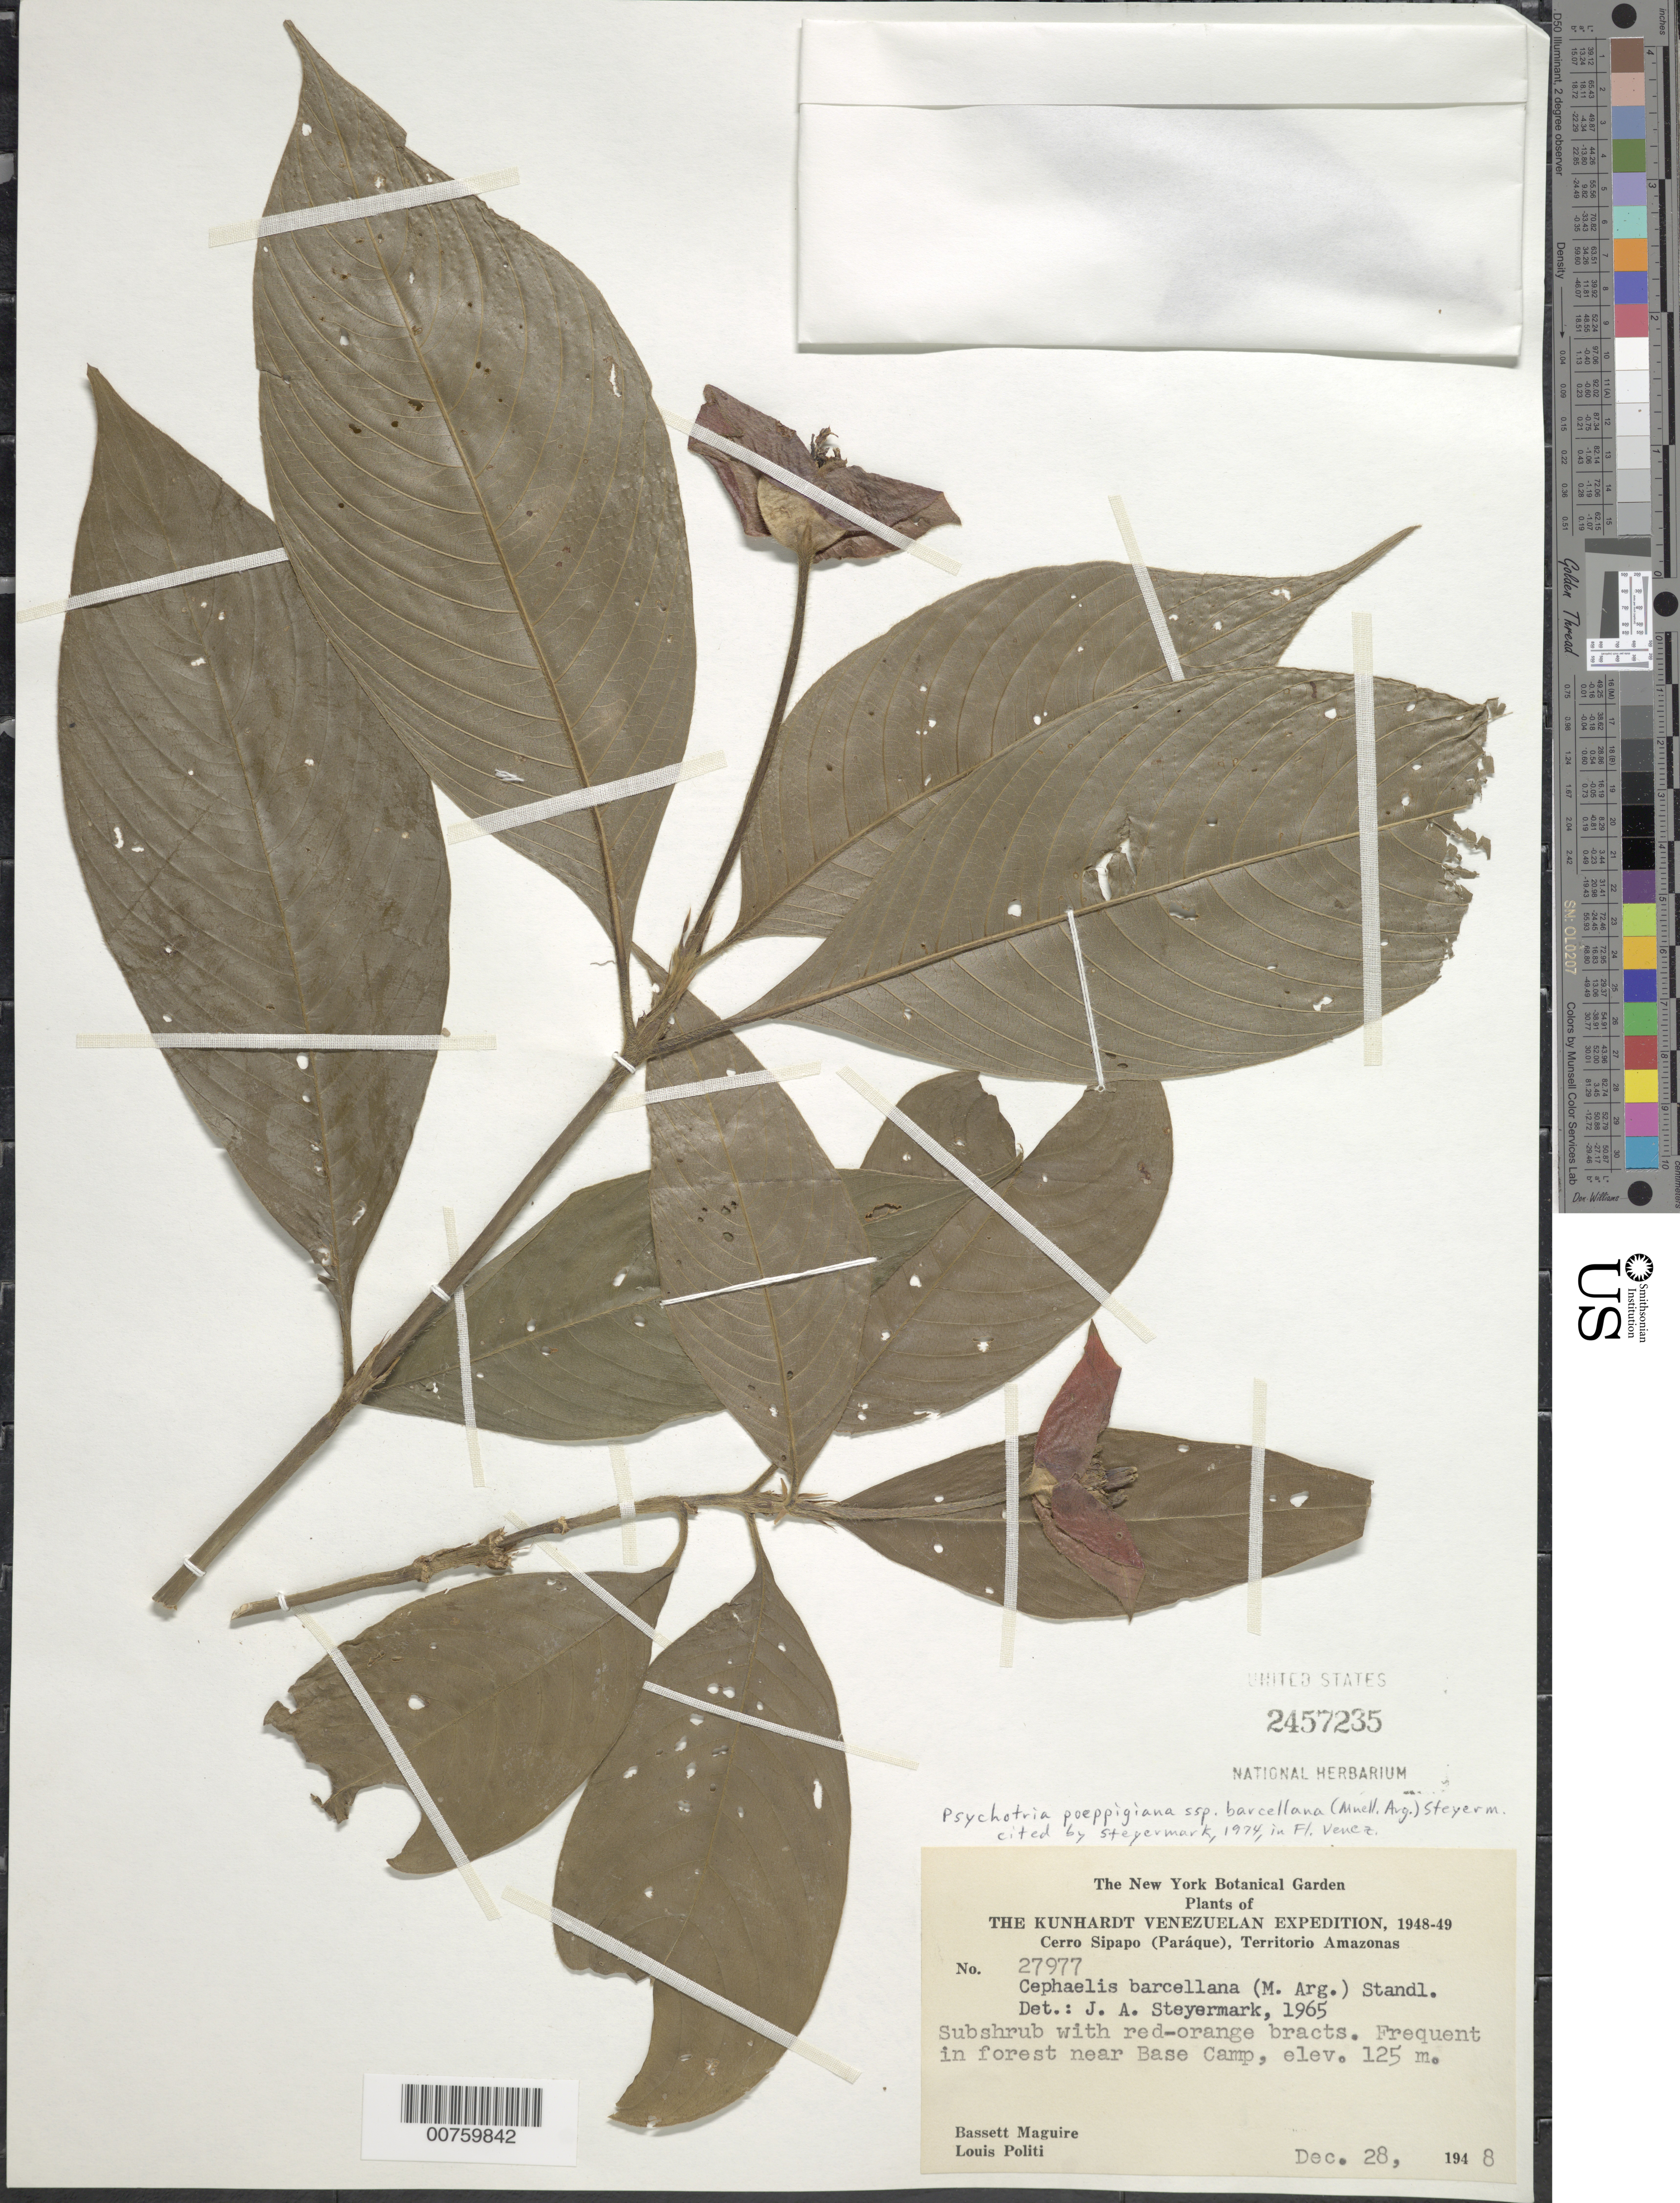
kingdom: Plantae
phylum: Tracheophyta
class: Magnoliopsida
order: Gentianales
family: Rubiaceae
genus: Psychotria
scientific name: Psychotria poeppigiana subsp. barcellana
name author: (Müll. Arg.) Steyerm.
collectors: B. Maguire & L. Politi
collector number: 27977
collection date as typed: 28-Dec-49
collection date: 1949-12-28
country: Venezuela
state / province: Amazonas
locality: Cerro Sipapo (Paráque), Base Camp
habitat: Forest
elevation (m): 125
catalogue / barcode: US 2457235